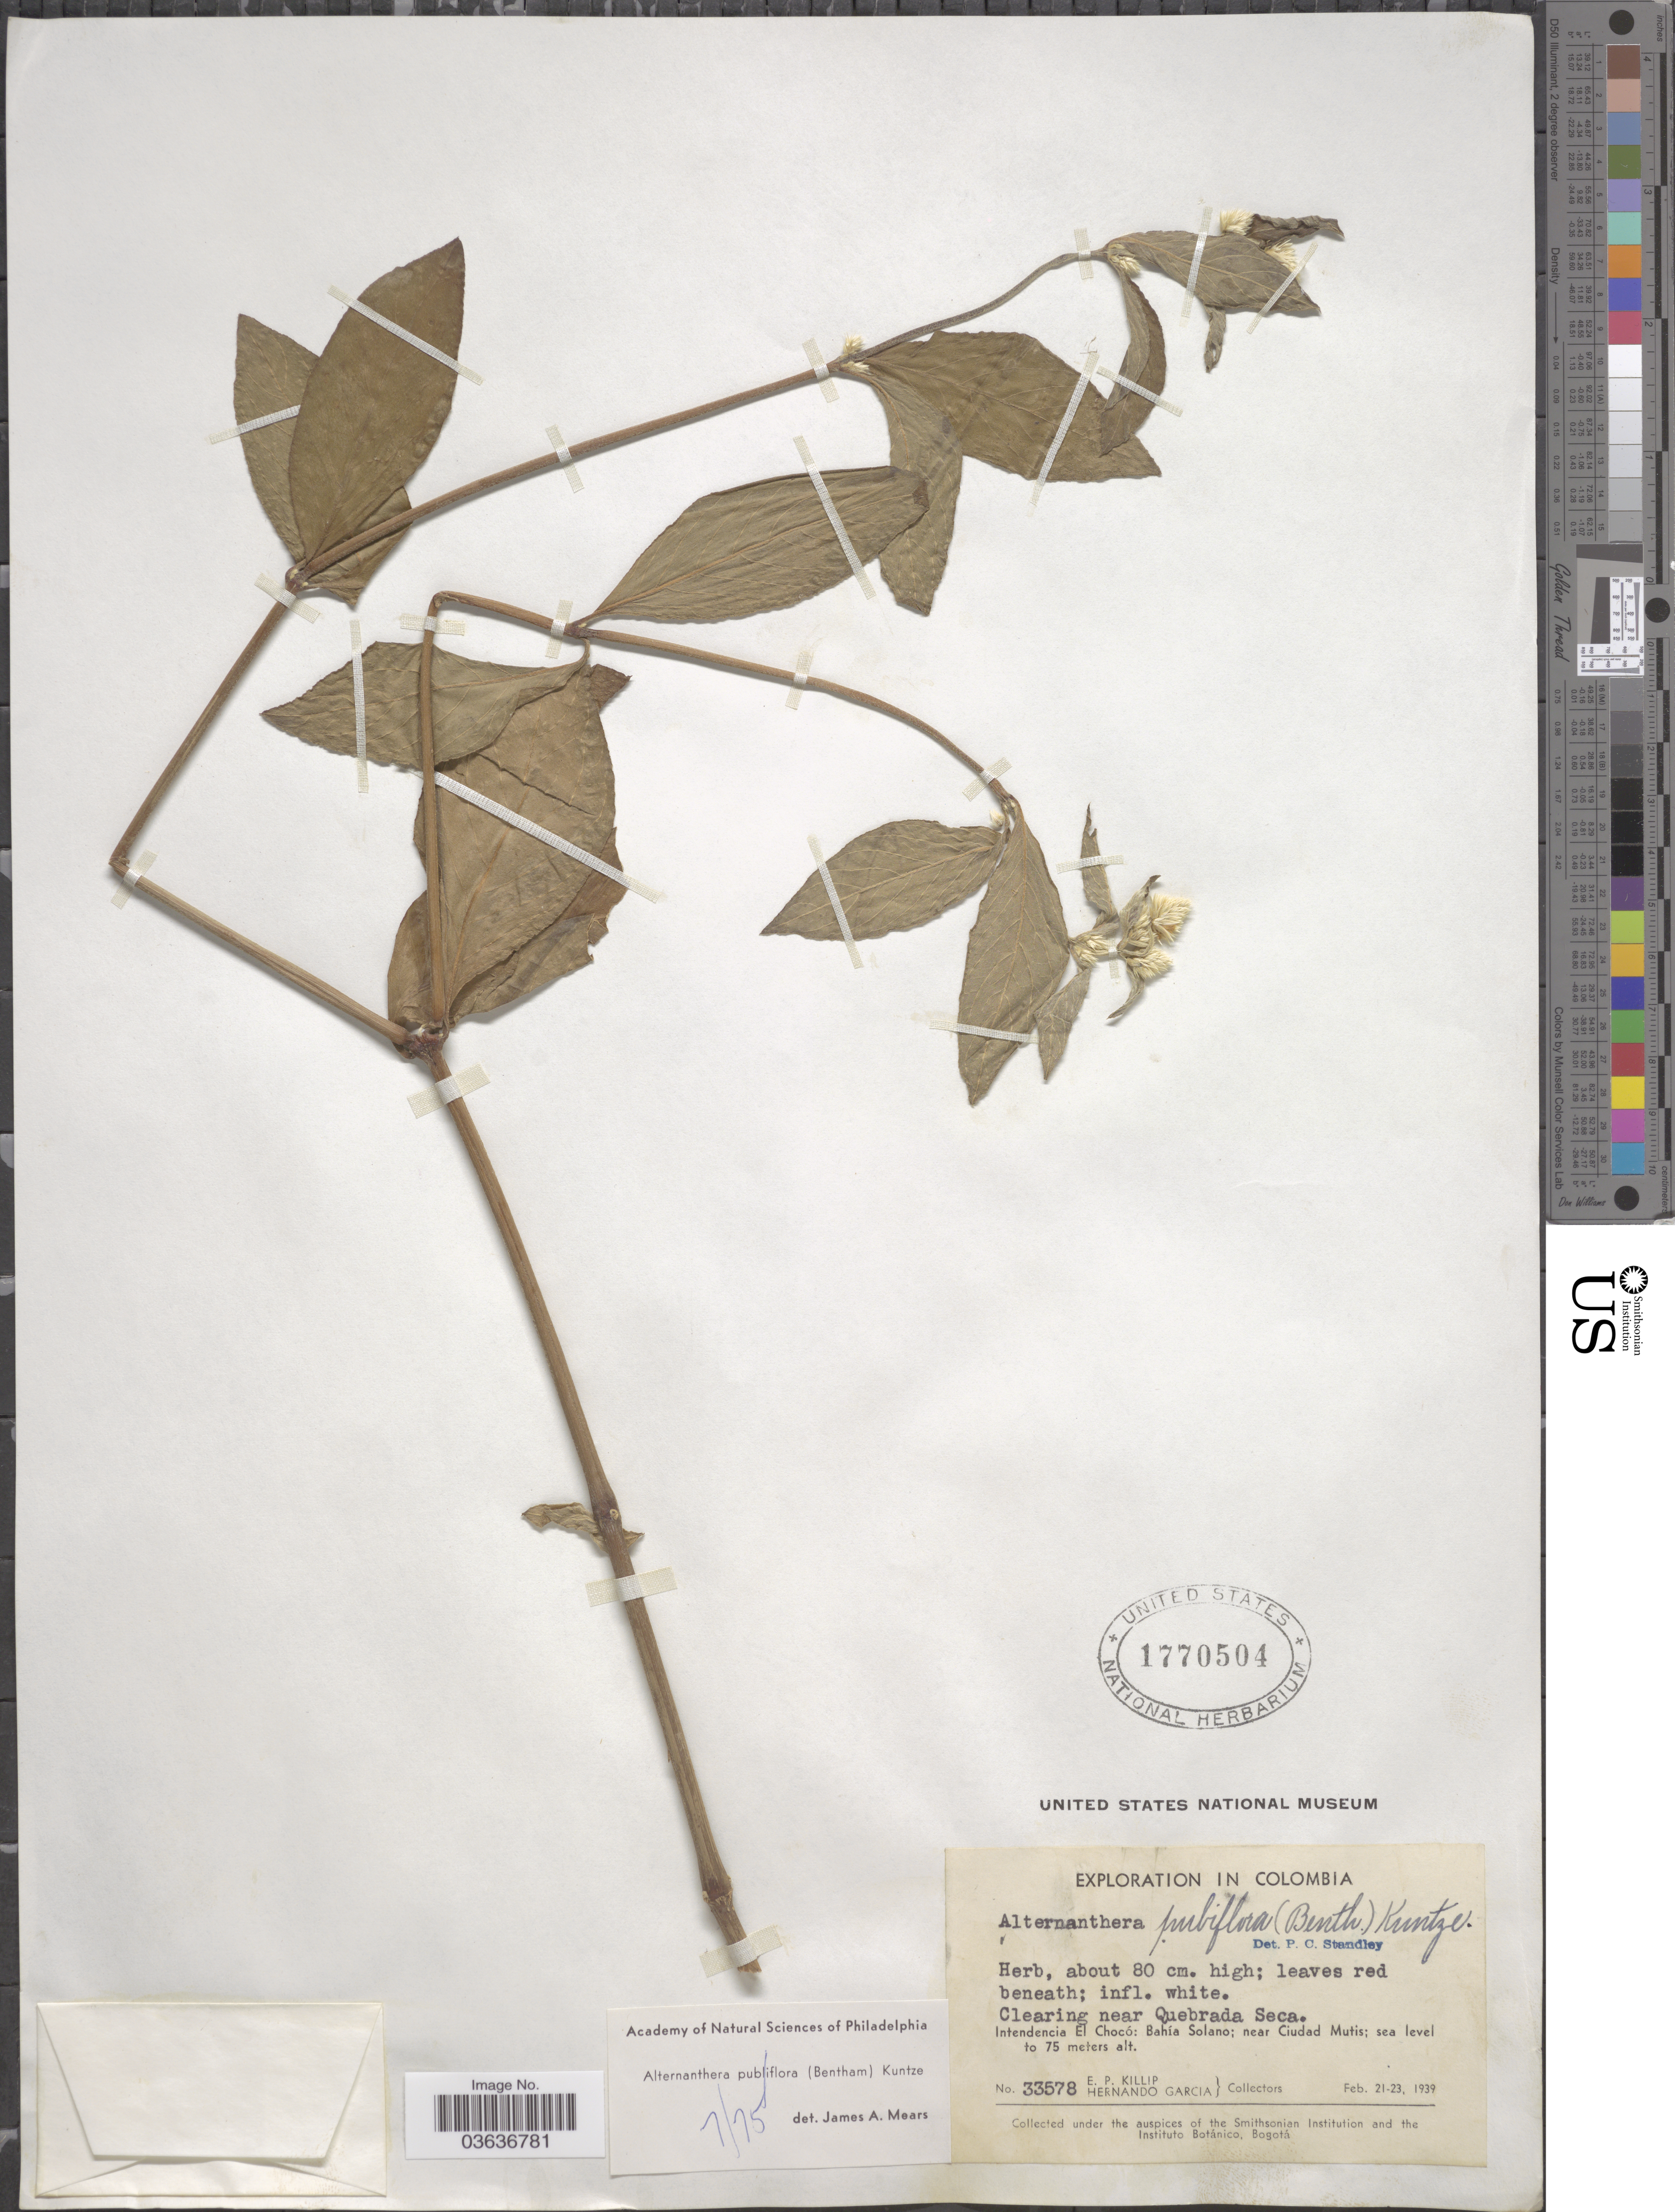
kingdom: Plantae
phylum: Tracheophyta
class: Magnoliopsida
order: Caryophyllales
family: Amaranthaceae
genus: Alternanthera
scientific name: Alternanthera pubiflora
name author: (Benth.) Kuntze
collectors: E. P. Killip & H. Garcia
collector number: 33578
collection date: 1939-02-21/1939-02-23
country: Colombia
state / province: Chocó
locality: Near Quebrada Seca. Intendencia El Choco: Bahía Solano; near Ciudad Mutis.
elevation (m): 0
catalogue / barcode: US 1770504